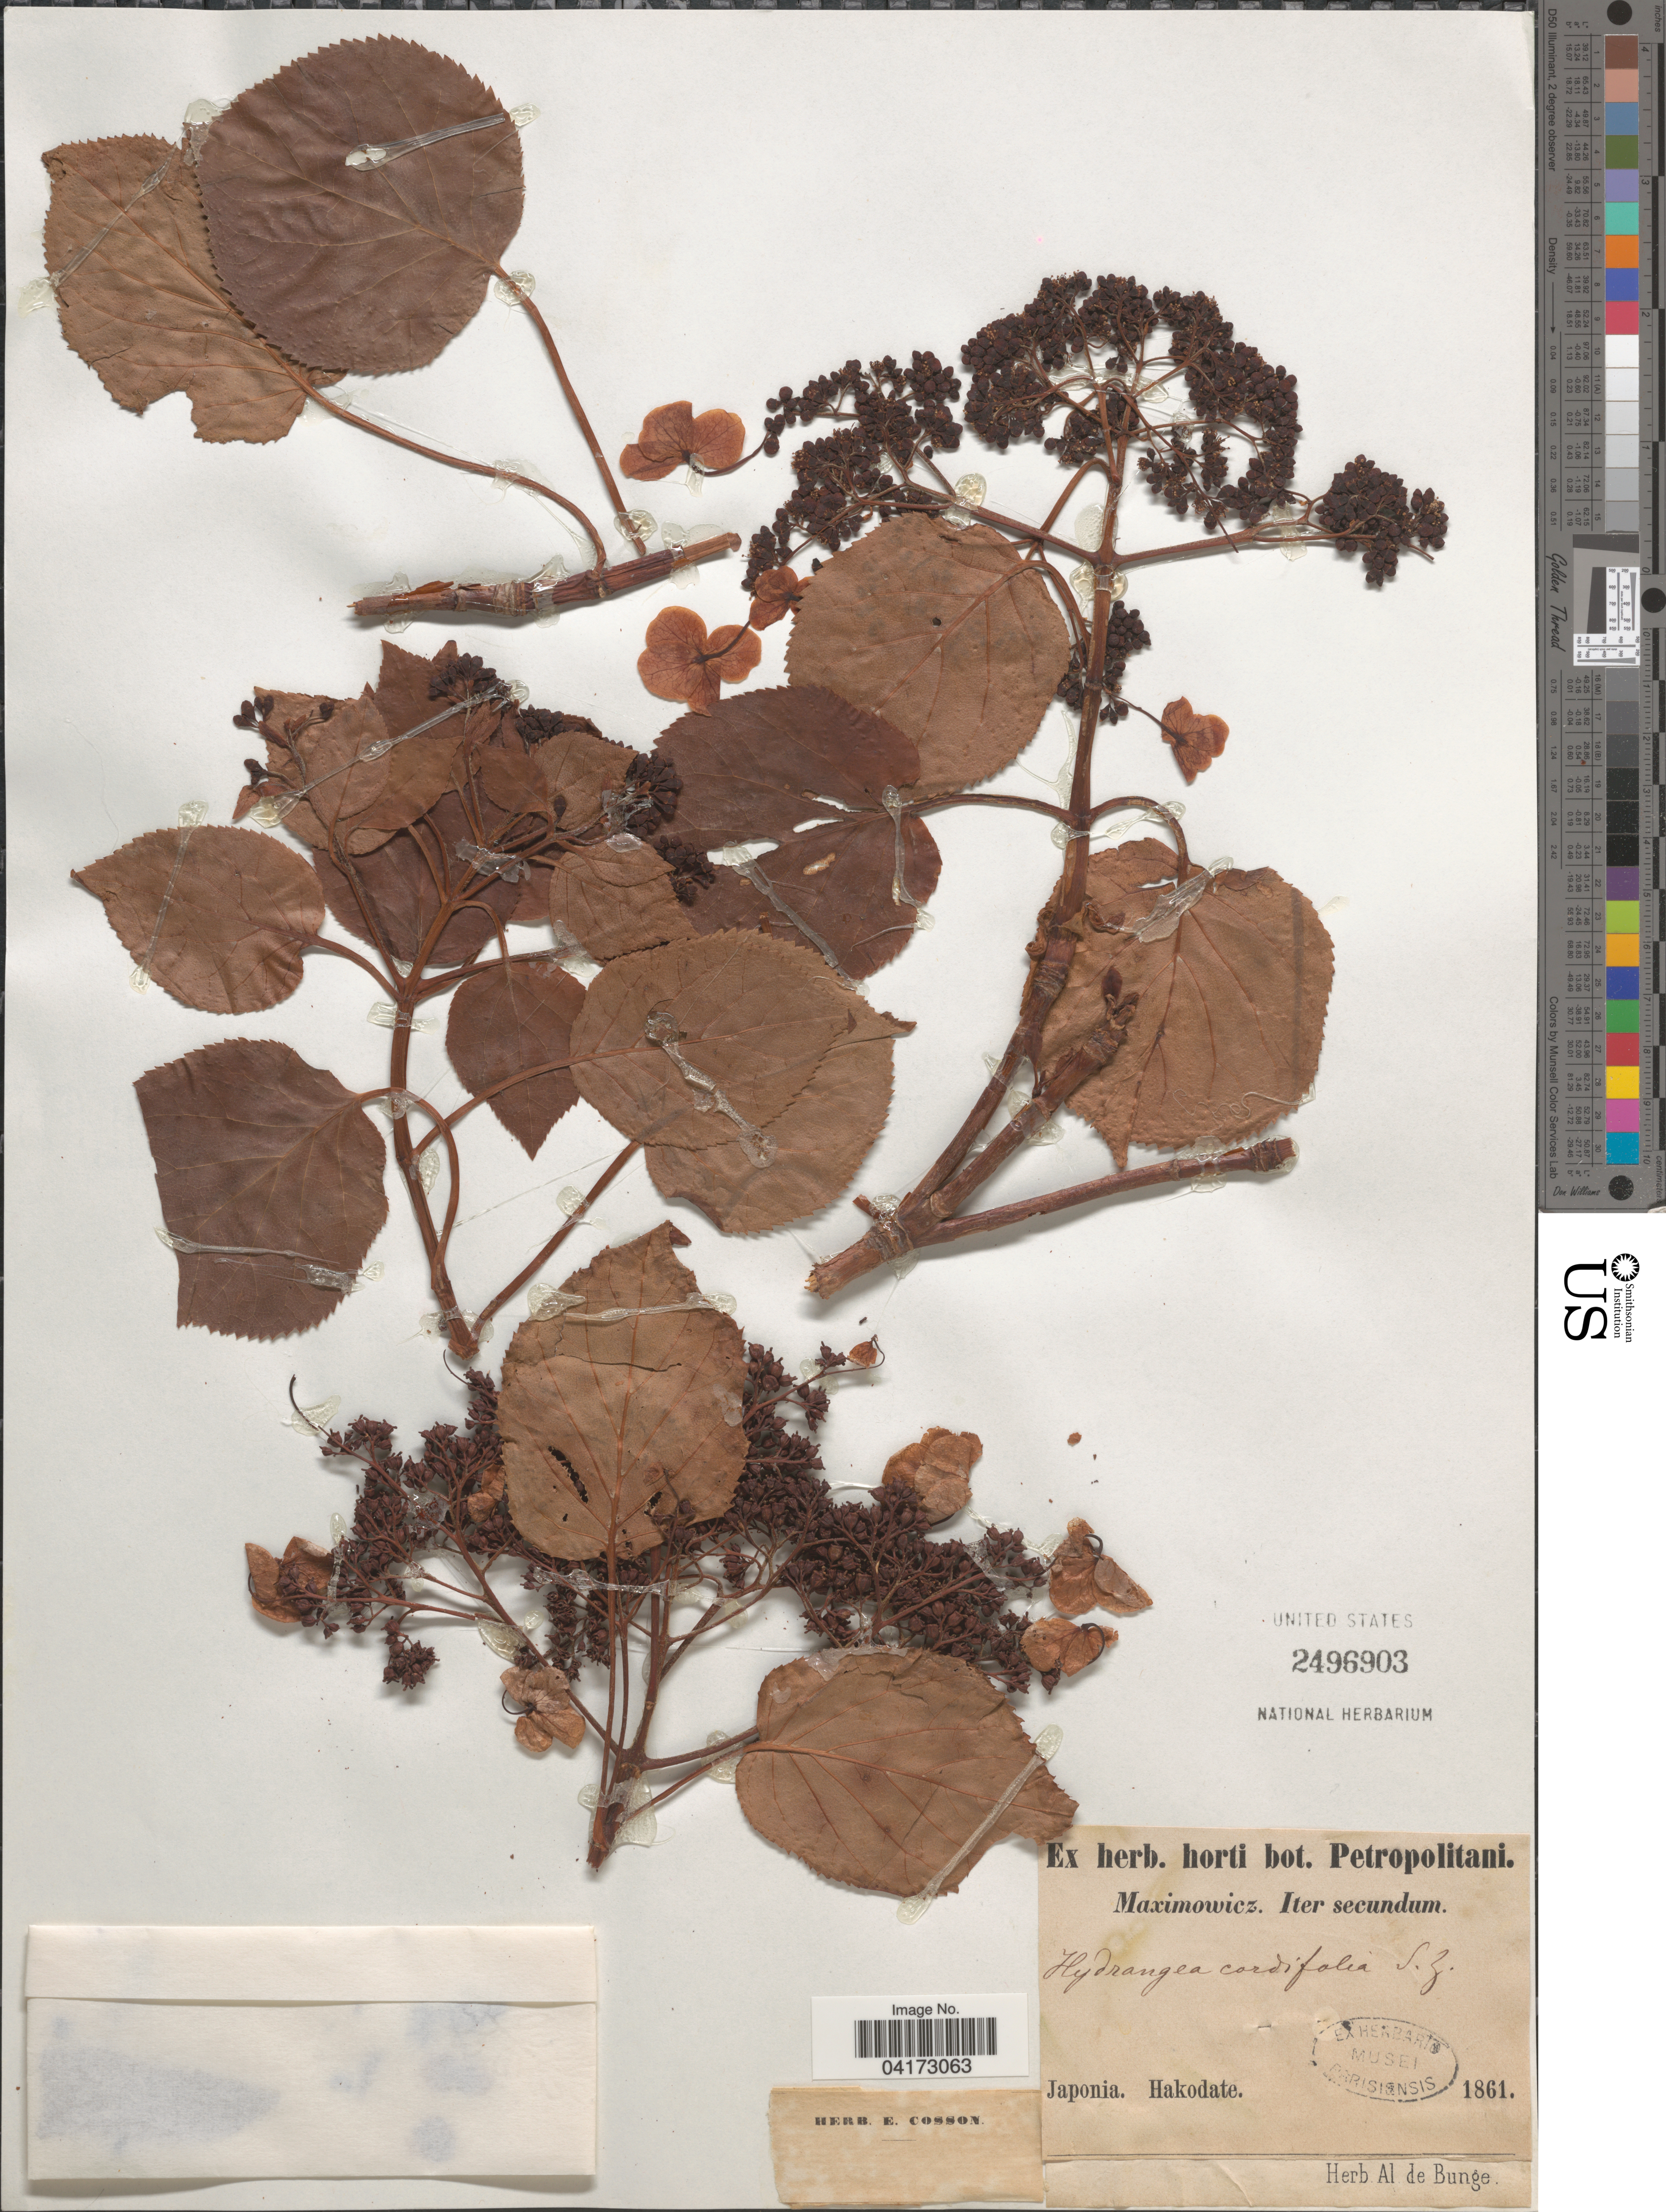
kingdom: Plantae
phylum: Tracheophyta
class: Magnoliopsida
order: Cornales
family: Hydrangeaceae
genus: Hydrangea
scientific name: Hydrangea cordifolia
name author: Siebold & Zucc.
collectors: Maximowicz, --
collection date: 1861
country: Japan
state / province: Hokkaidō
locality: Japonia. Hakodate.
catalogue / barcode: US 2496903